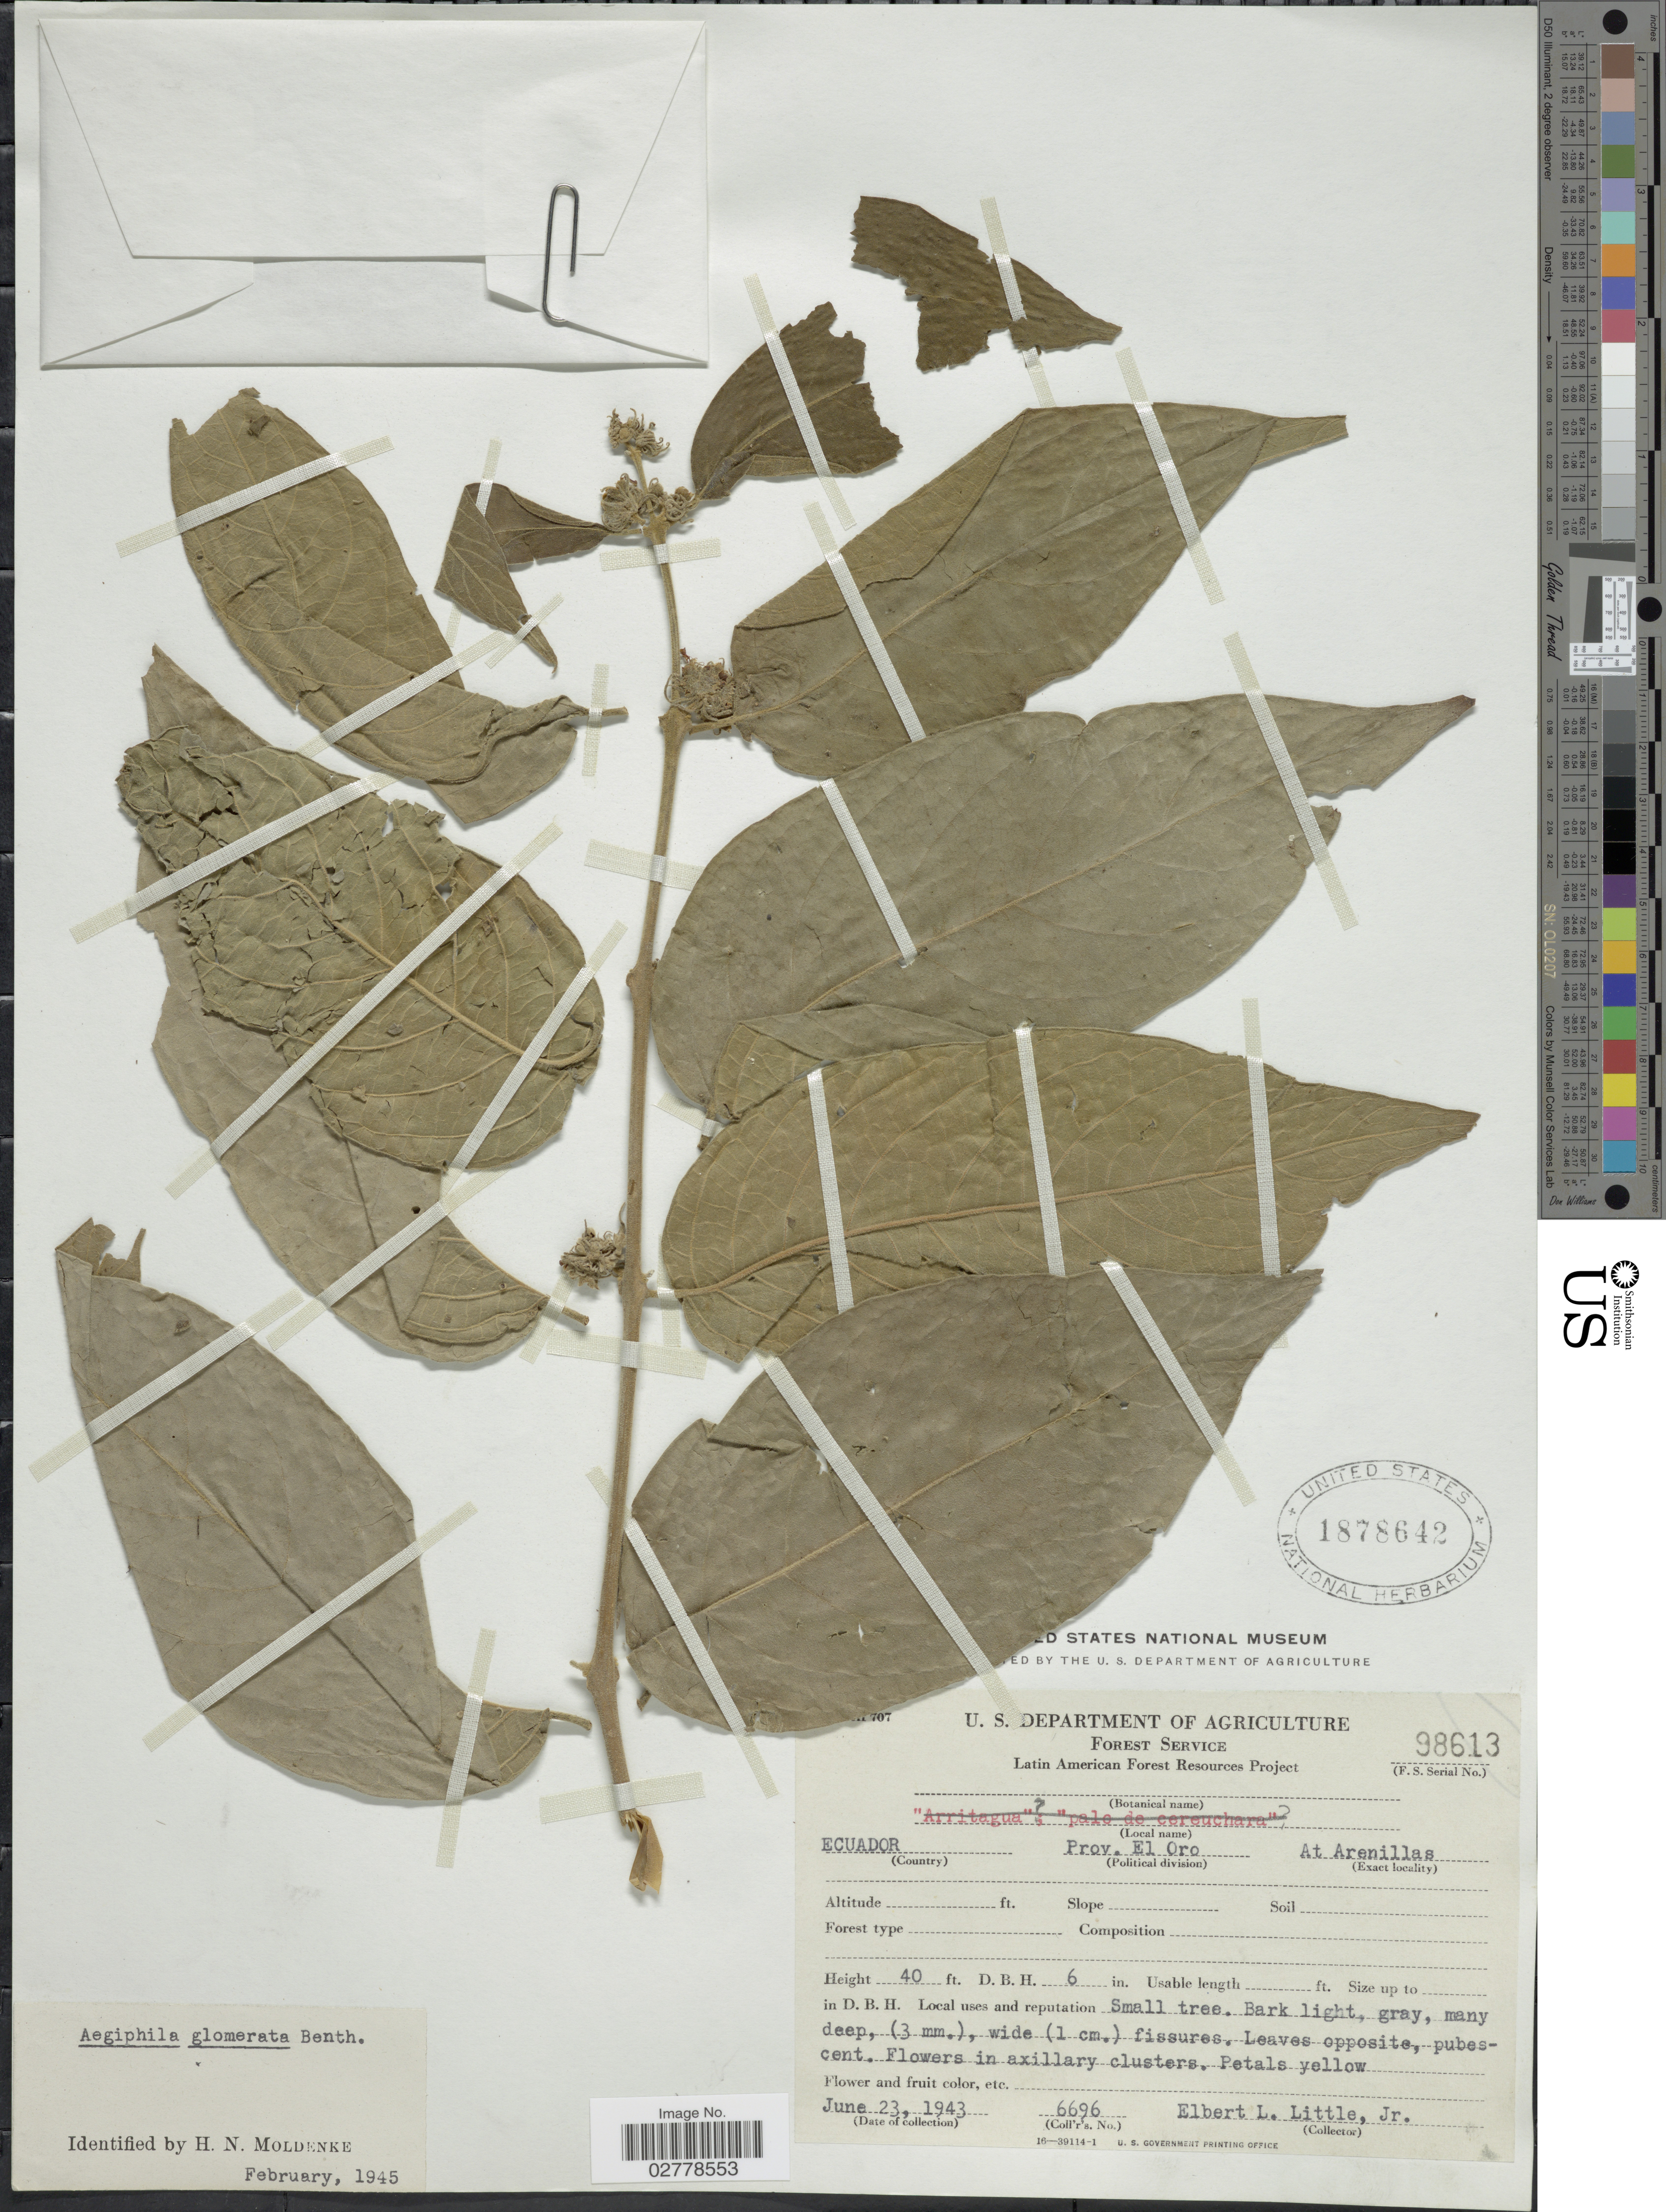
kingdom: Plantae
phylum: Tracheophyta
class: Magnoliopsida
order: Lamiales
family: Lamiaceae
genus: Aegiphila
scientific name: Aegiphila glomerata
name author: Benth.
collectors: E. L. Little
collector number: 6696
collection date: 1943-06-23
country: Ecuador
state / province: El Oro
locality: At Arenillas.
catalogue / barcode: US 1878642